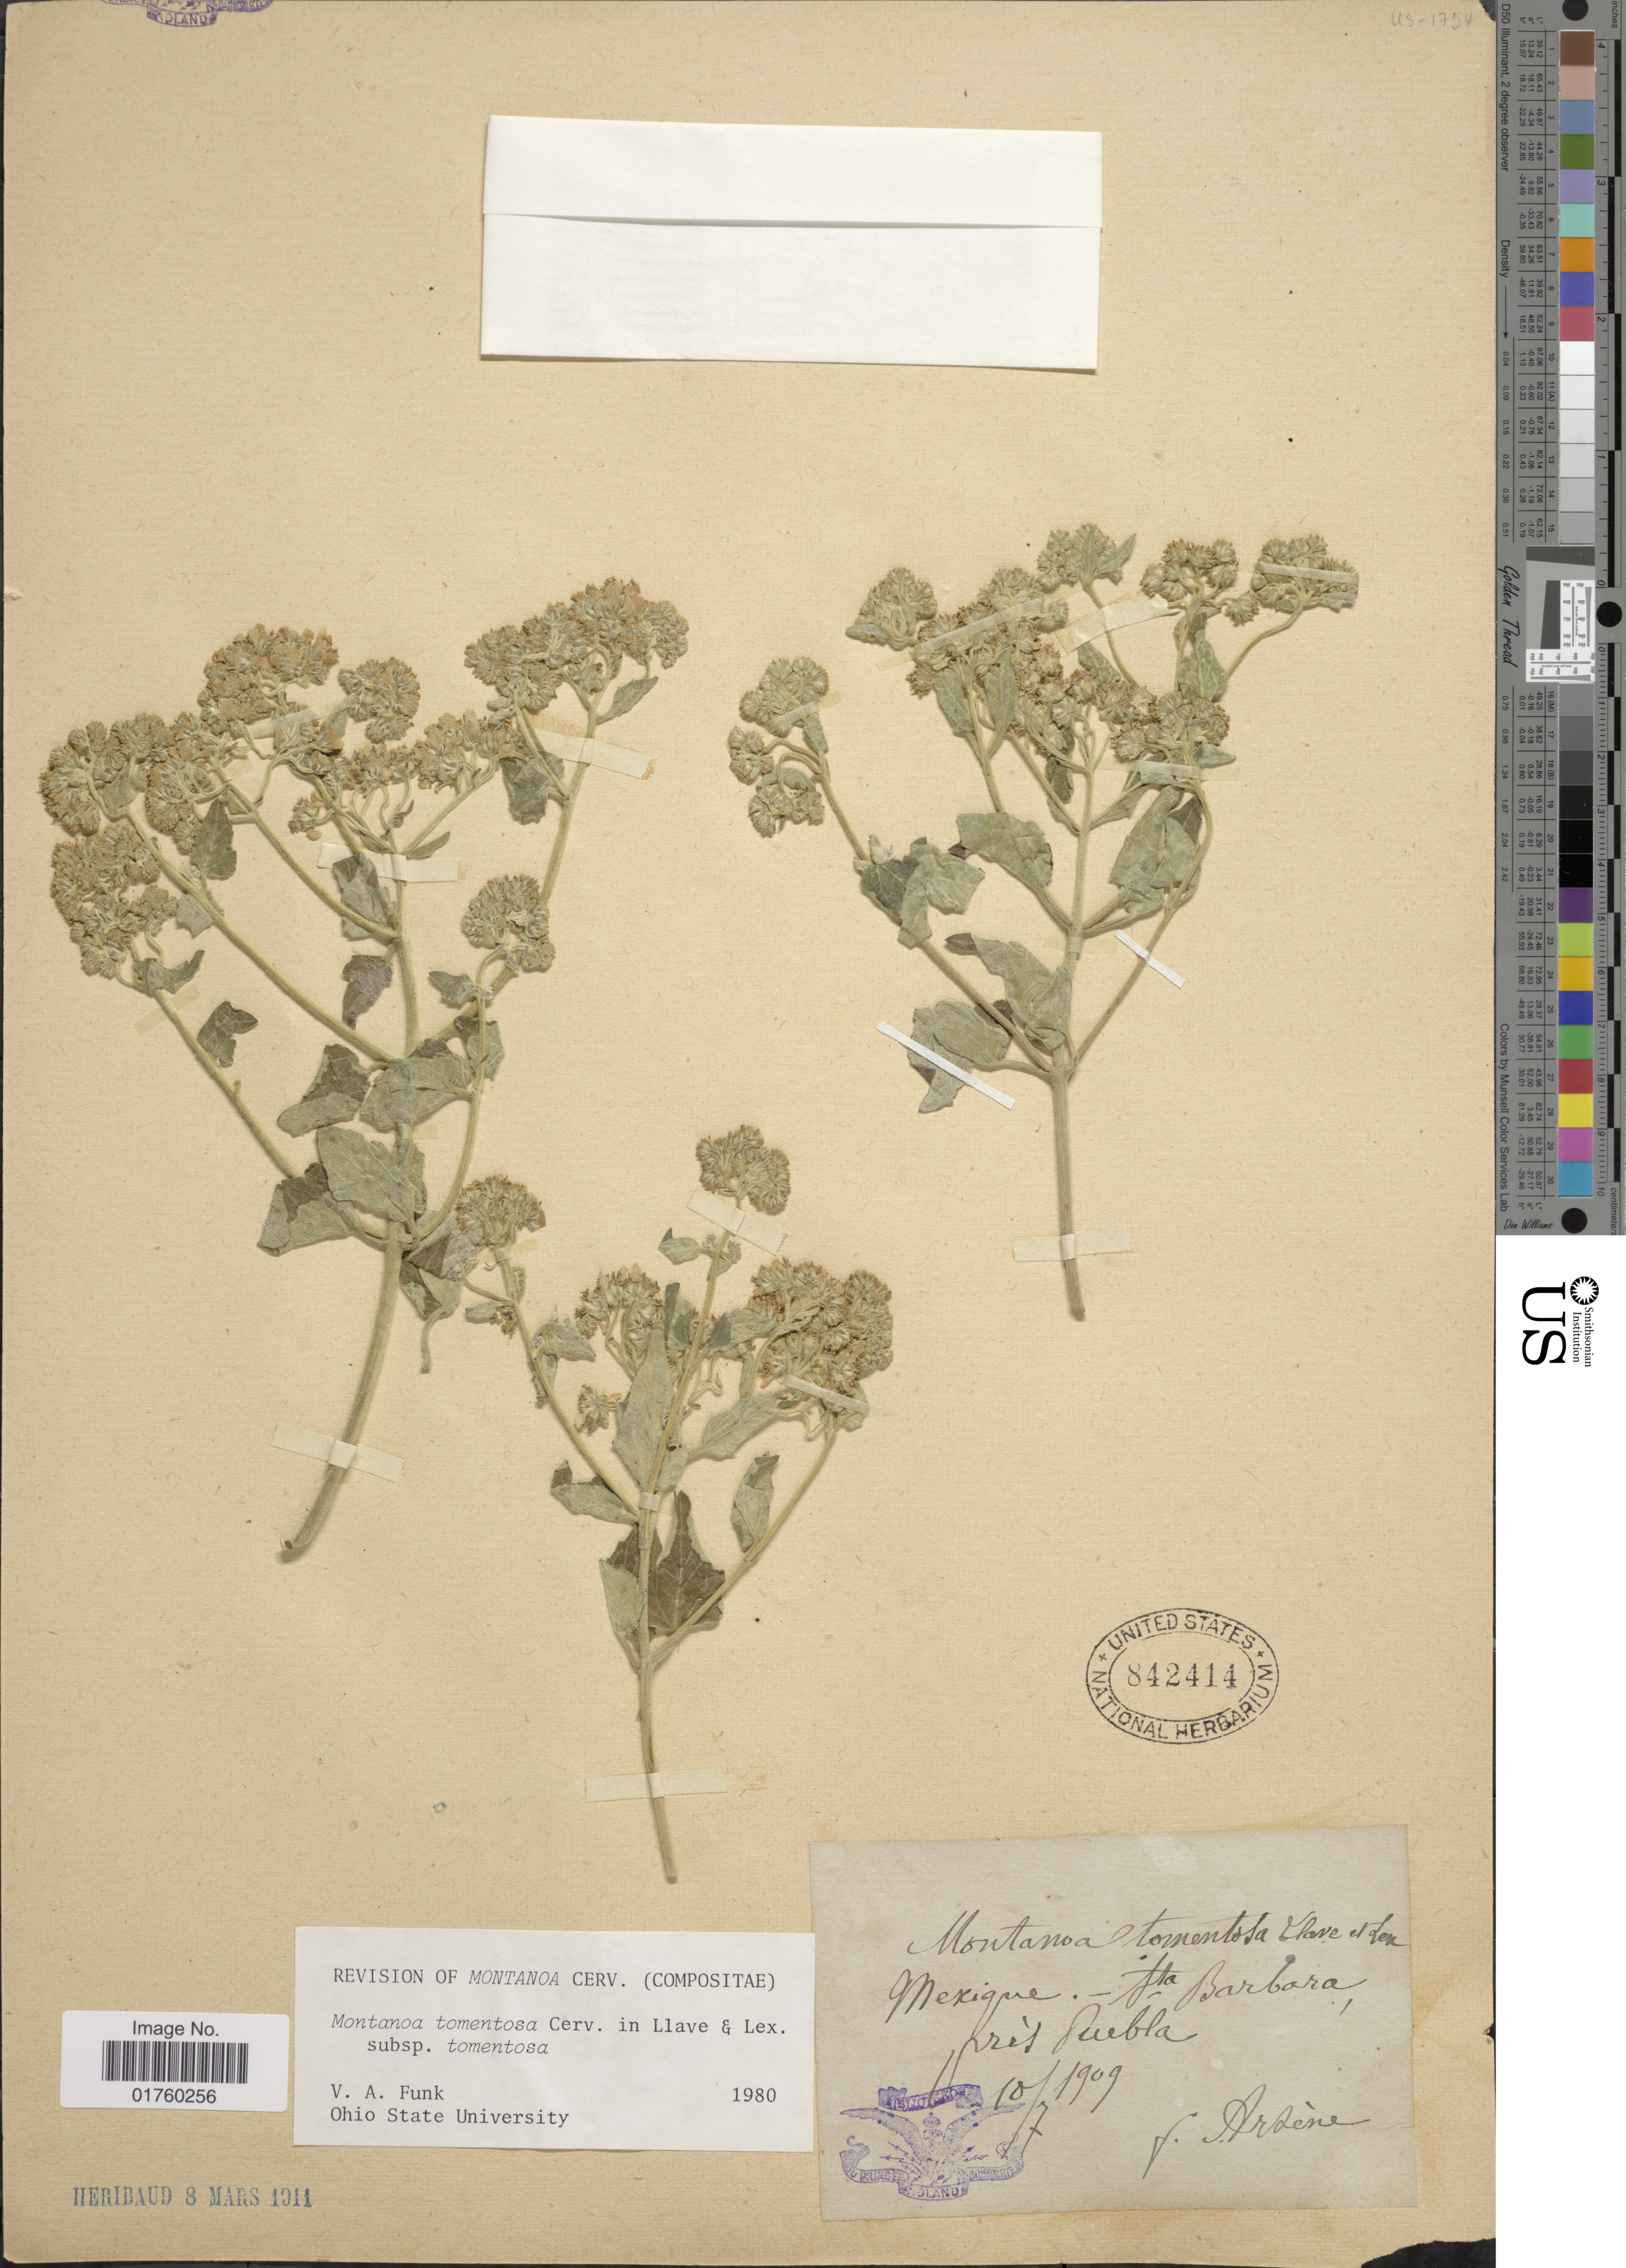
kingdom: Plantae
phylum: Tracheophyta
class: Magnoliopsida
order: Asterales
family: Asteraceae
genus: Montanoa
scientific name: Montanoa tomentosa subsp. tomentosa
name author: Cerv.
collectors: F. Arsène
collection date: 1909-07-10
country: Mexico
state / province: Puebla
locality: Sta Barbara.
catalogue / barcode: US 842414